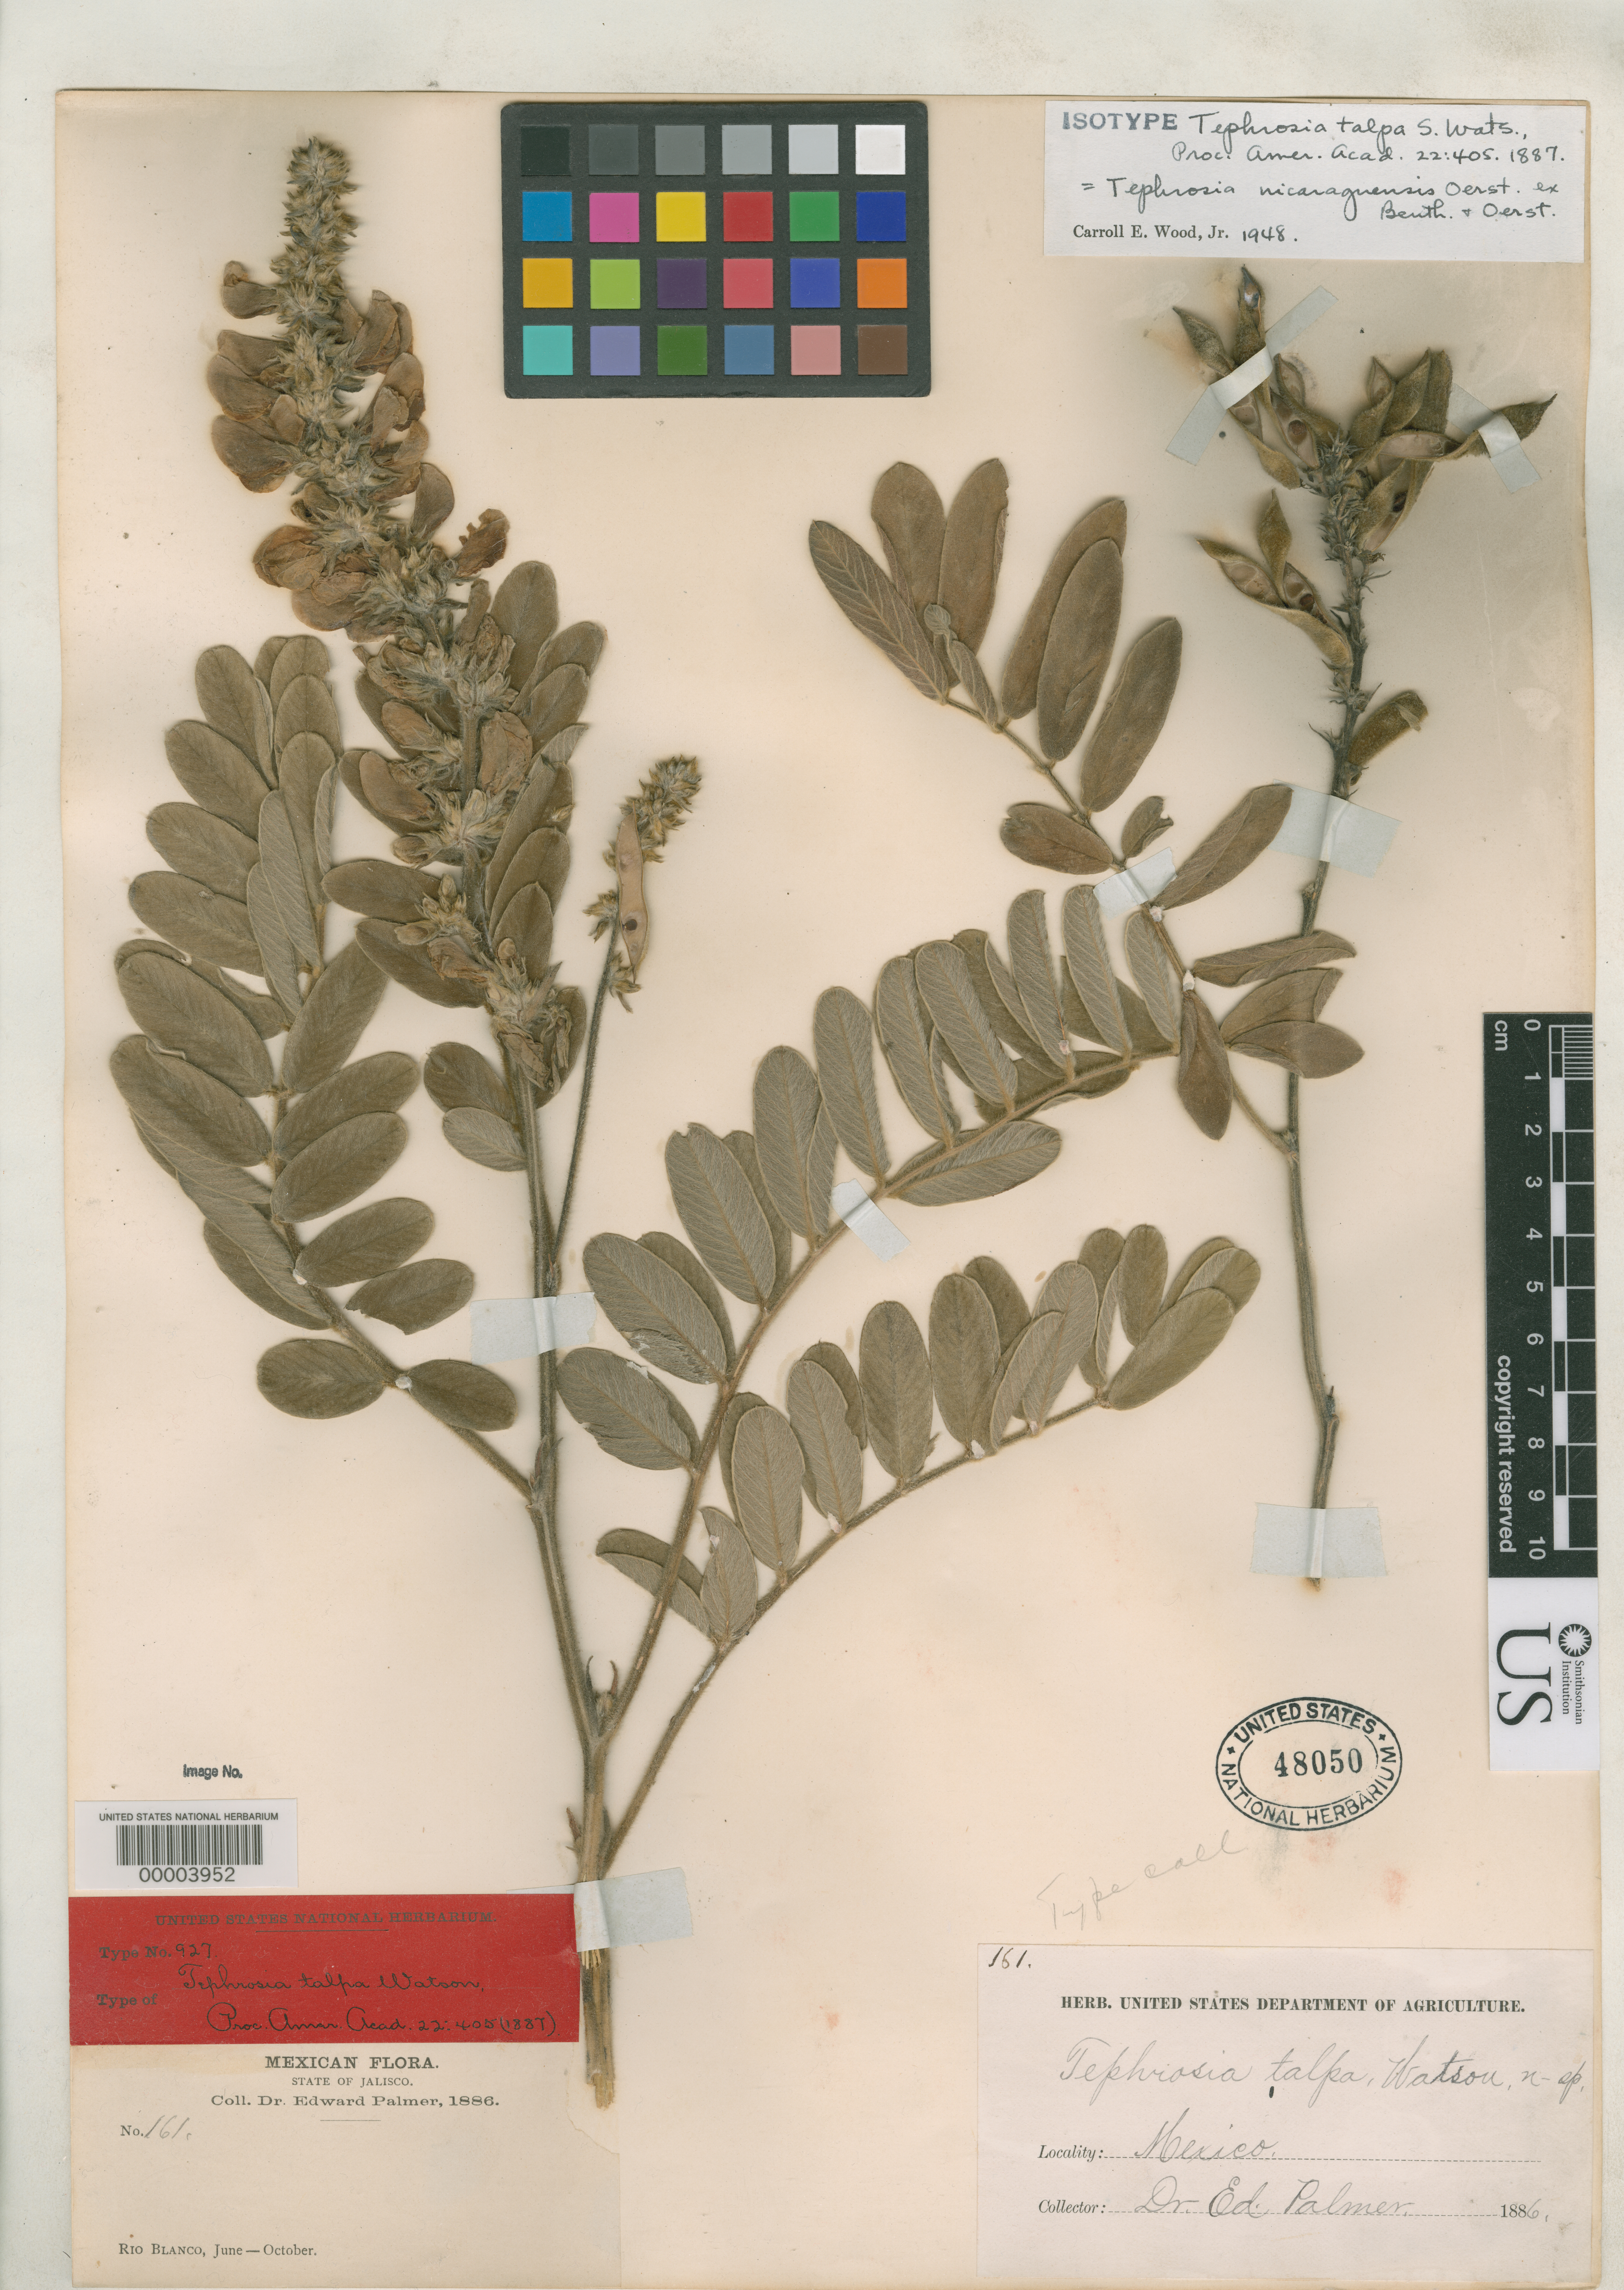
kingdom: Plantae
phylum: Tracheophyta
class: Magnoliopsida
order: Fabales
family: Fabaceae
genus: Tephrosia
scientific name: Tephrosia talpa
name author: S. Watson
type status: Isotype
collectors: E. Palmer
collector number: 161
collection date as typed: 01 Jul 1886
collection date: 1886-07-01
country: Mexico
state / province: Jalisco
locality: Rio Blanco.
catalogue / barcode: US 48050